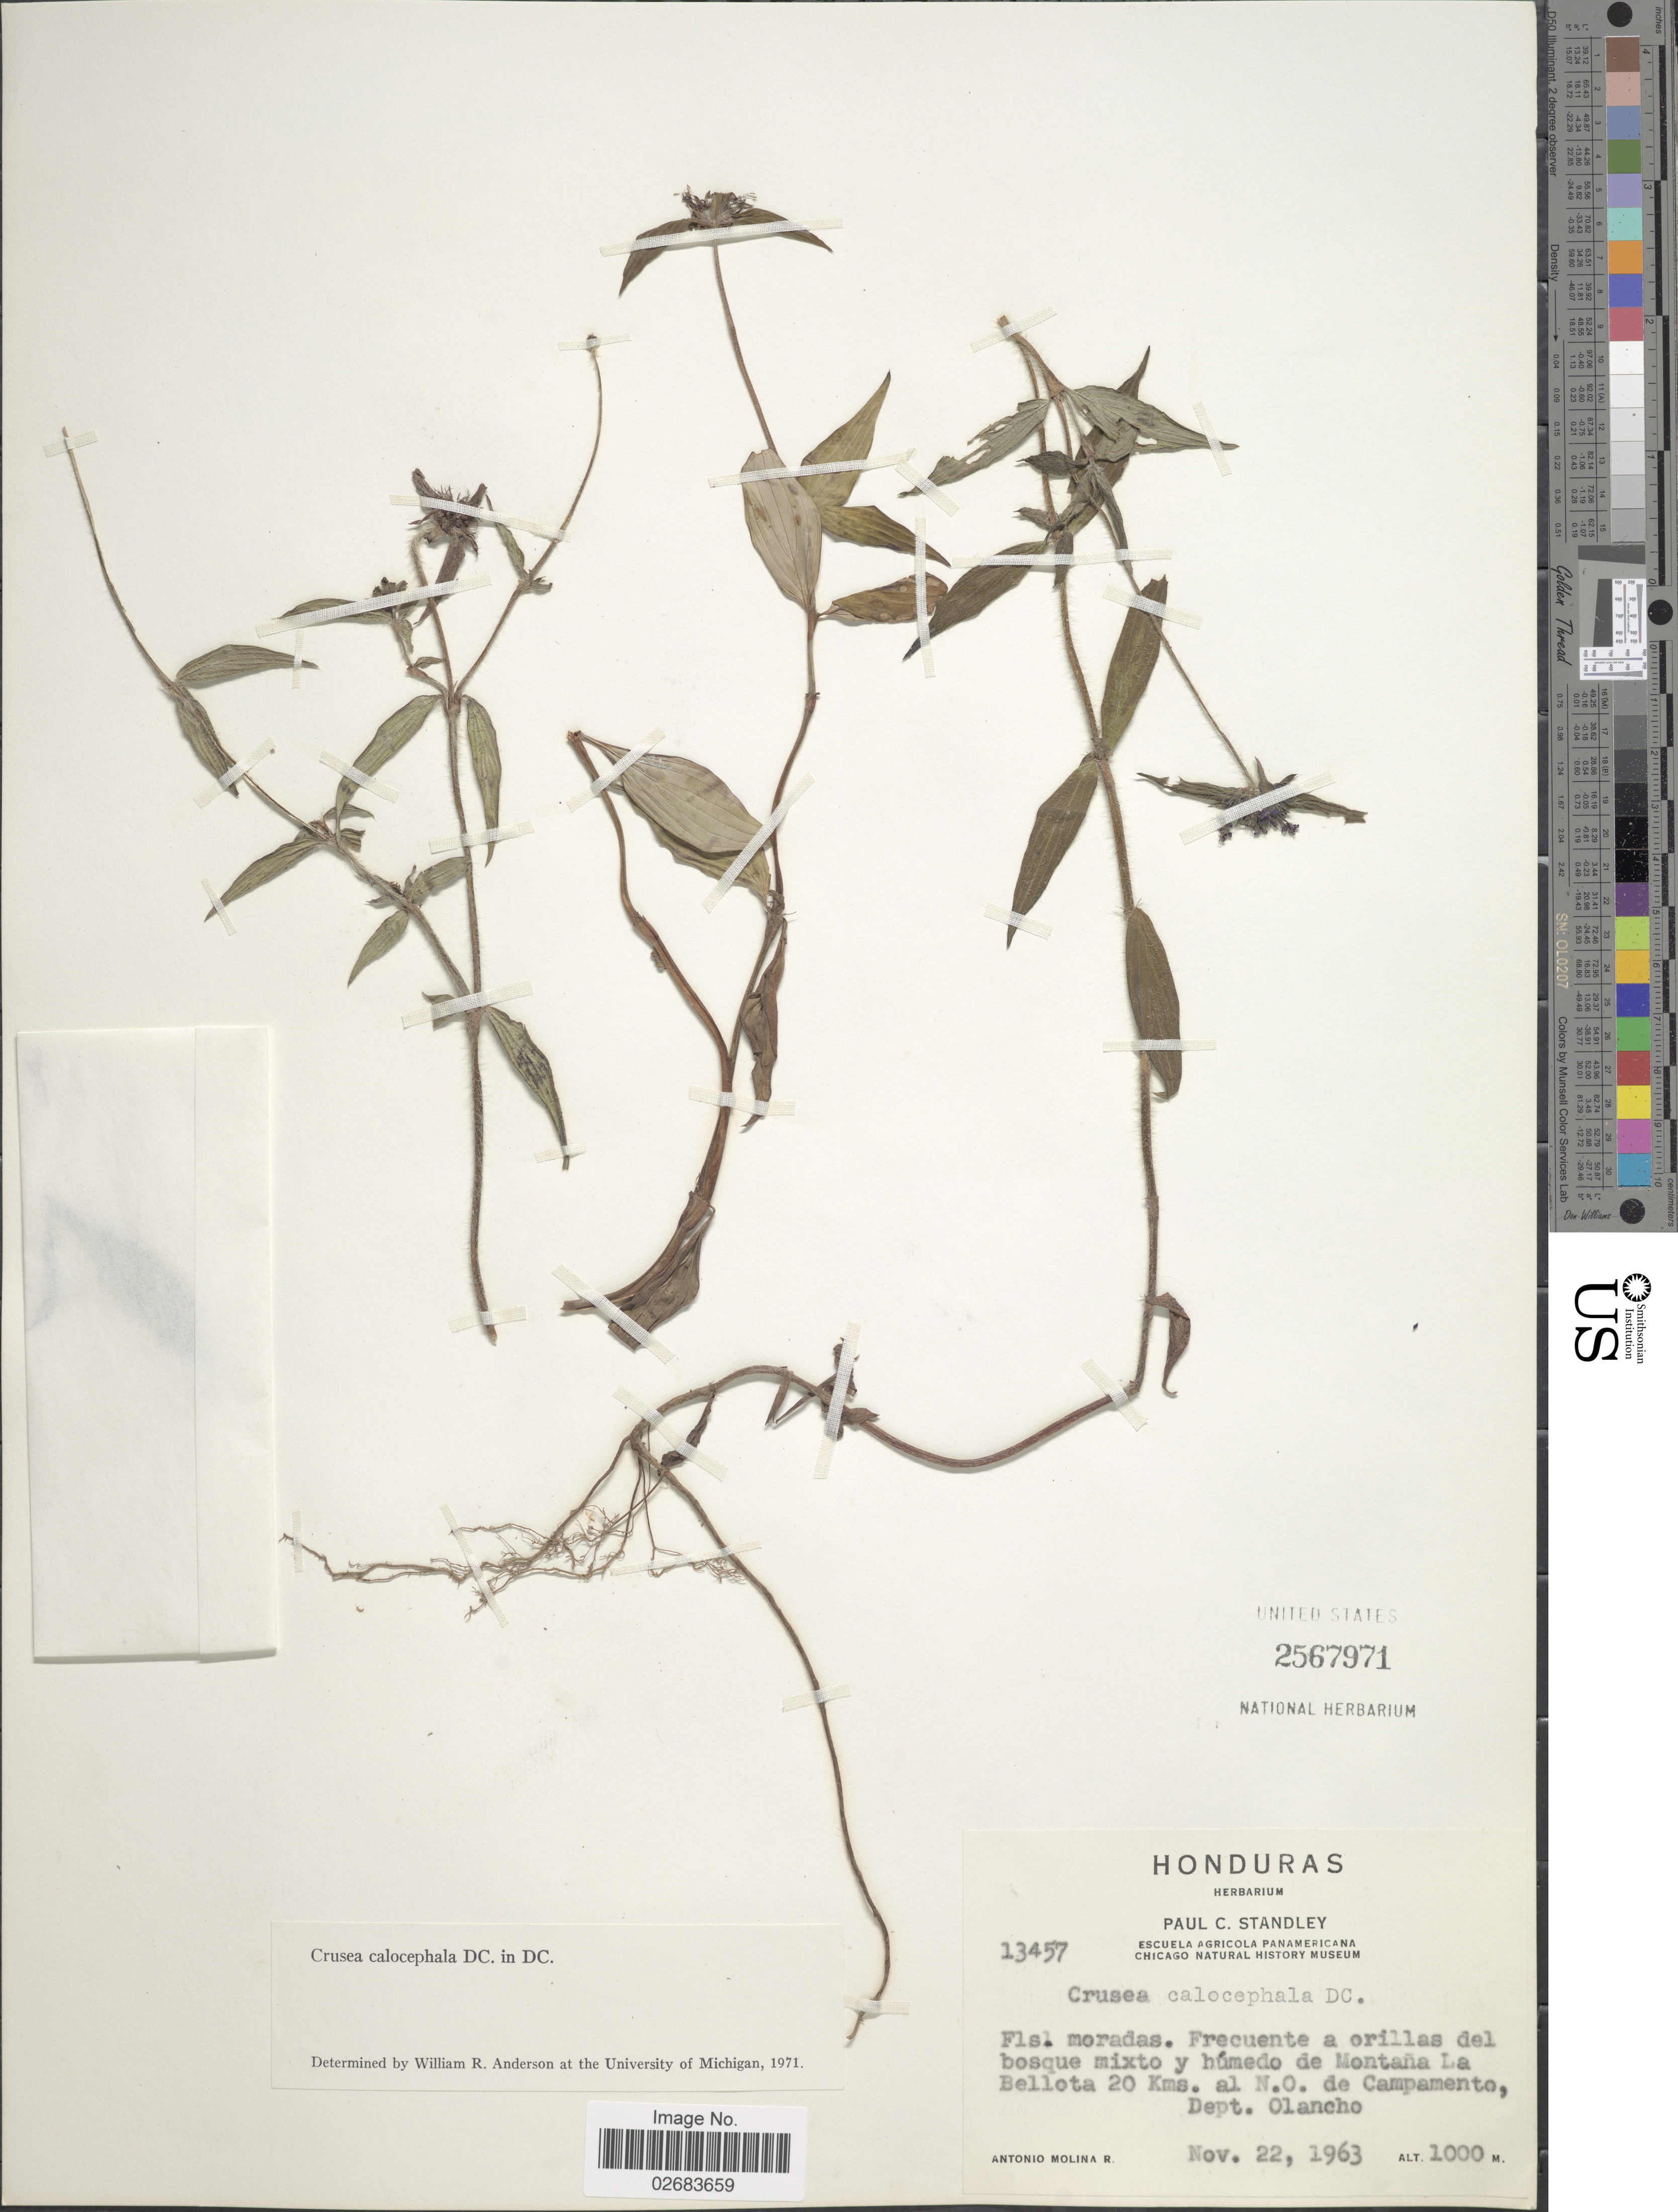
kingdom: Plantae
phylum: Tracheophyta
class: Magnoliopsida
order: Gentianales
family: Rubiaceae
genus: Crusea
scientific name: Crusea calocephala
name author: DC.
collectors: A. Molina R.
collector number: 13457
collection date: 1963-11-22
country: Honduras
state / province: Olancho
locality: Frecuente a orillas del bosque mixto y humedo de Montana La Bellota 20 Kms. al N.O. de Campamento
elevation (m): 1000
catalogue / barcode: US 2567971